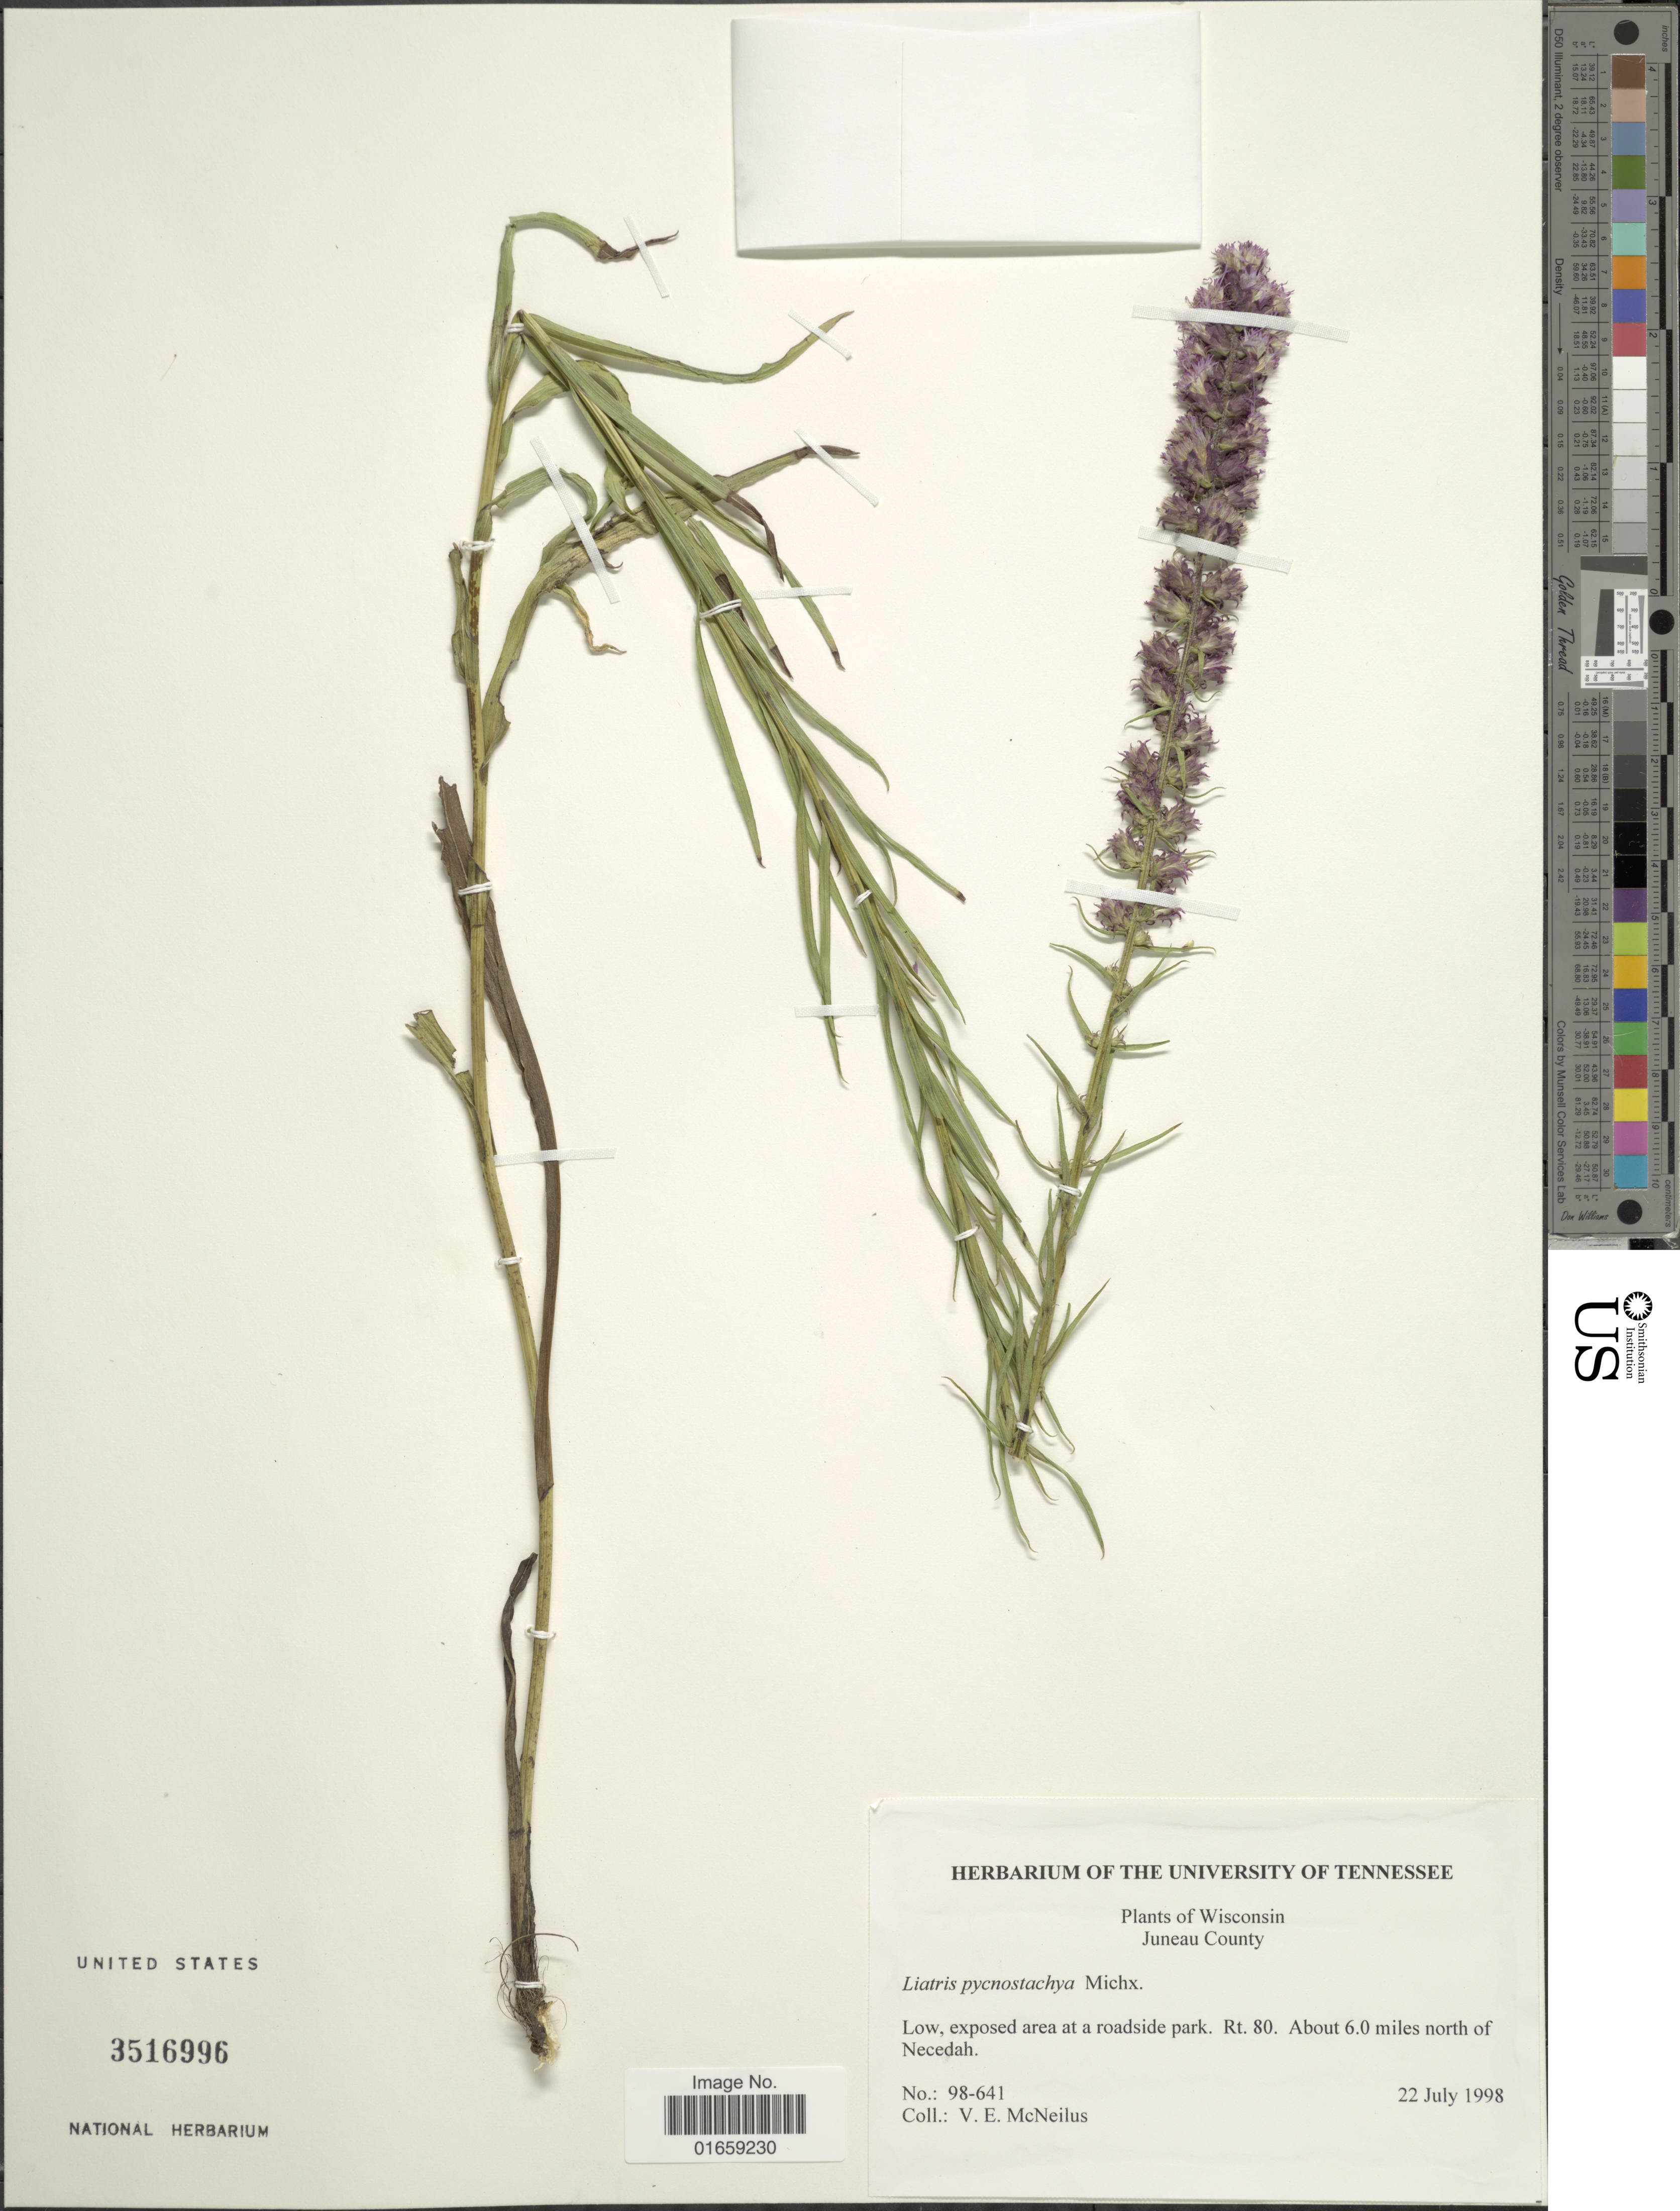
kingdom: Plantae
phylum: Tracheophyta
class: Magnoliopsida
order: Asterales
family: Asteraceae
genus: Liatris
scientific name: Liatris pycnostachya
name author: Michx.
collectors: V. Mcneilus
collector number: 98-641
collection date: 1998-07-22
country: United States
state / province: Wisconsin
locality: Juneau County, Low, exposed are at a roadside park, Rt. 80. about 6.0 miles north of Necedah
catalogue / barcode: US 3516996